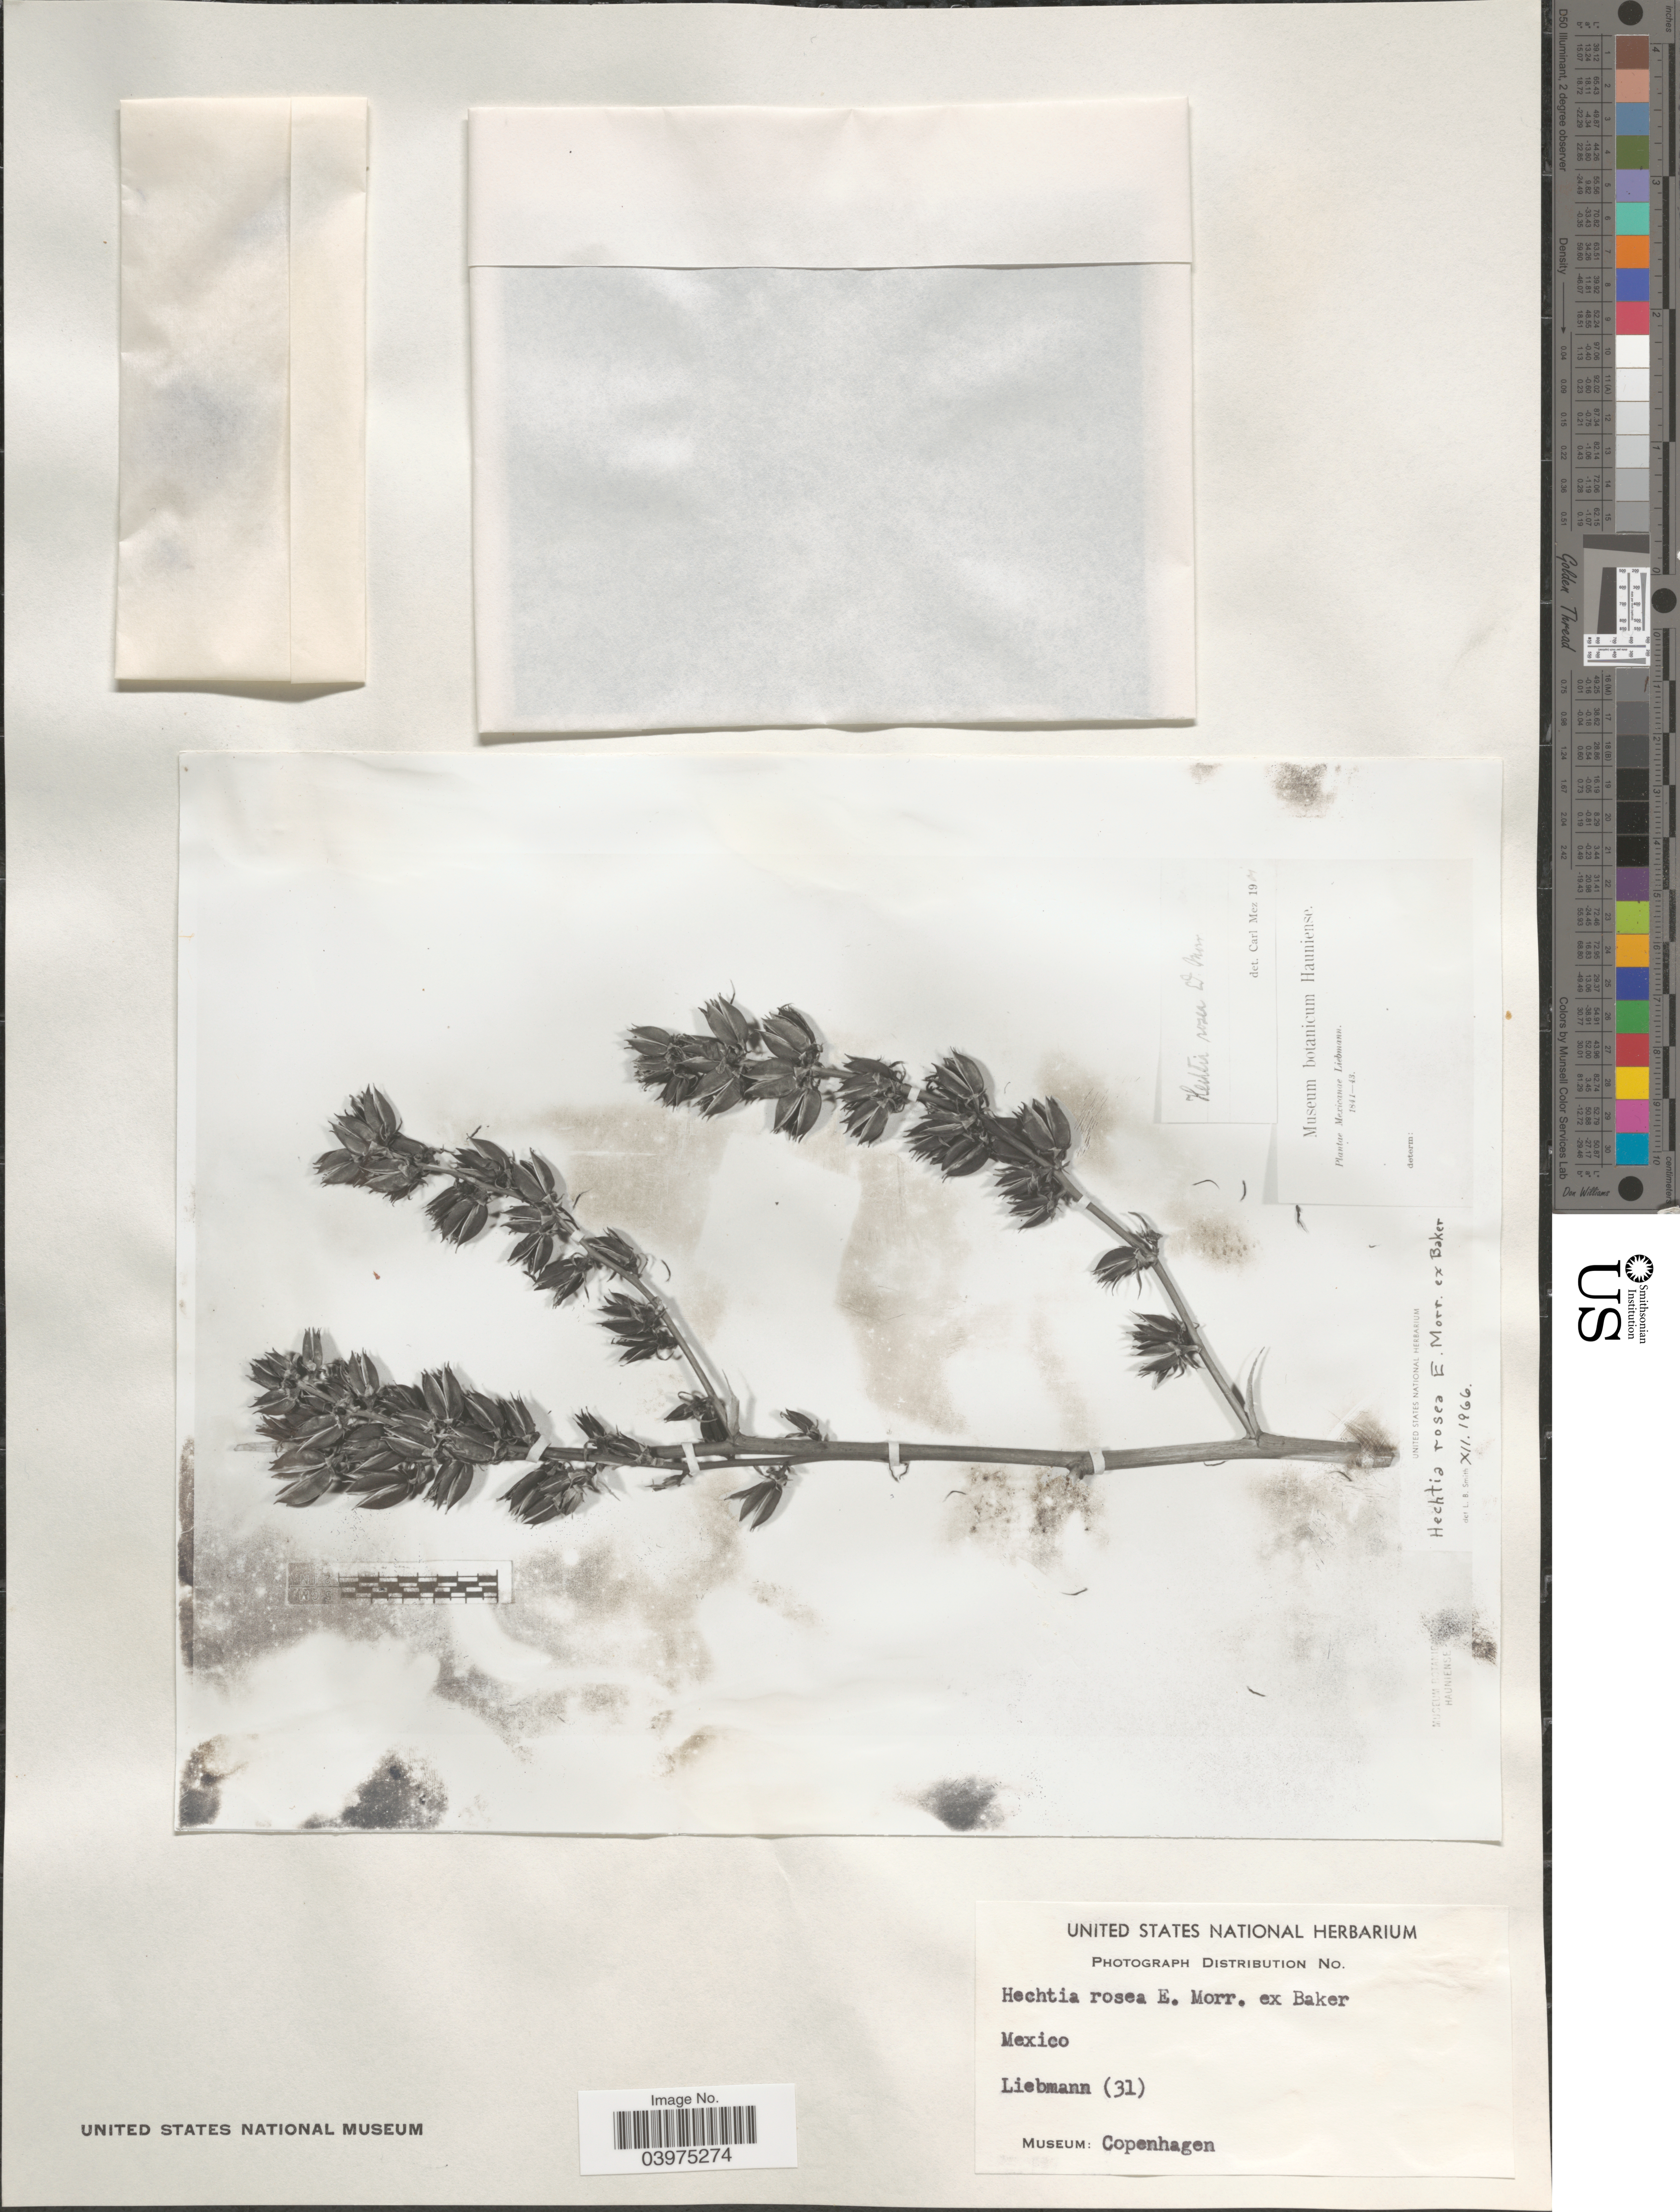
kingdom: Plantae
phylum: Tracheophyta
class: Liliopsida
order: Poales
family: Bromeliaceae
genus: Hechtia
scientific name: Hechtia rosea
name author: É. Morren ex Baker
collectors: Liebmann, --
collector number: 31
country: Mexico